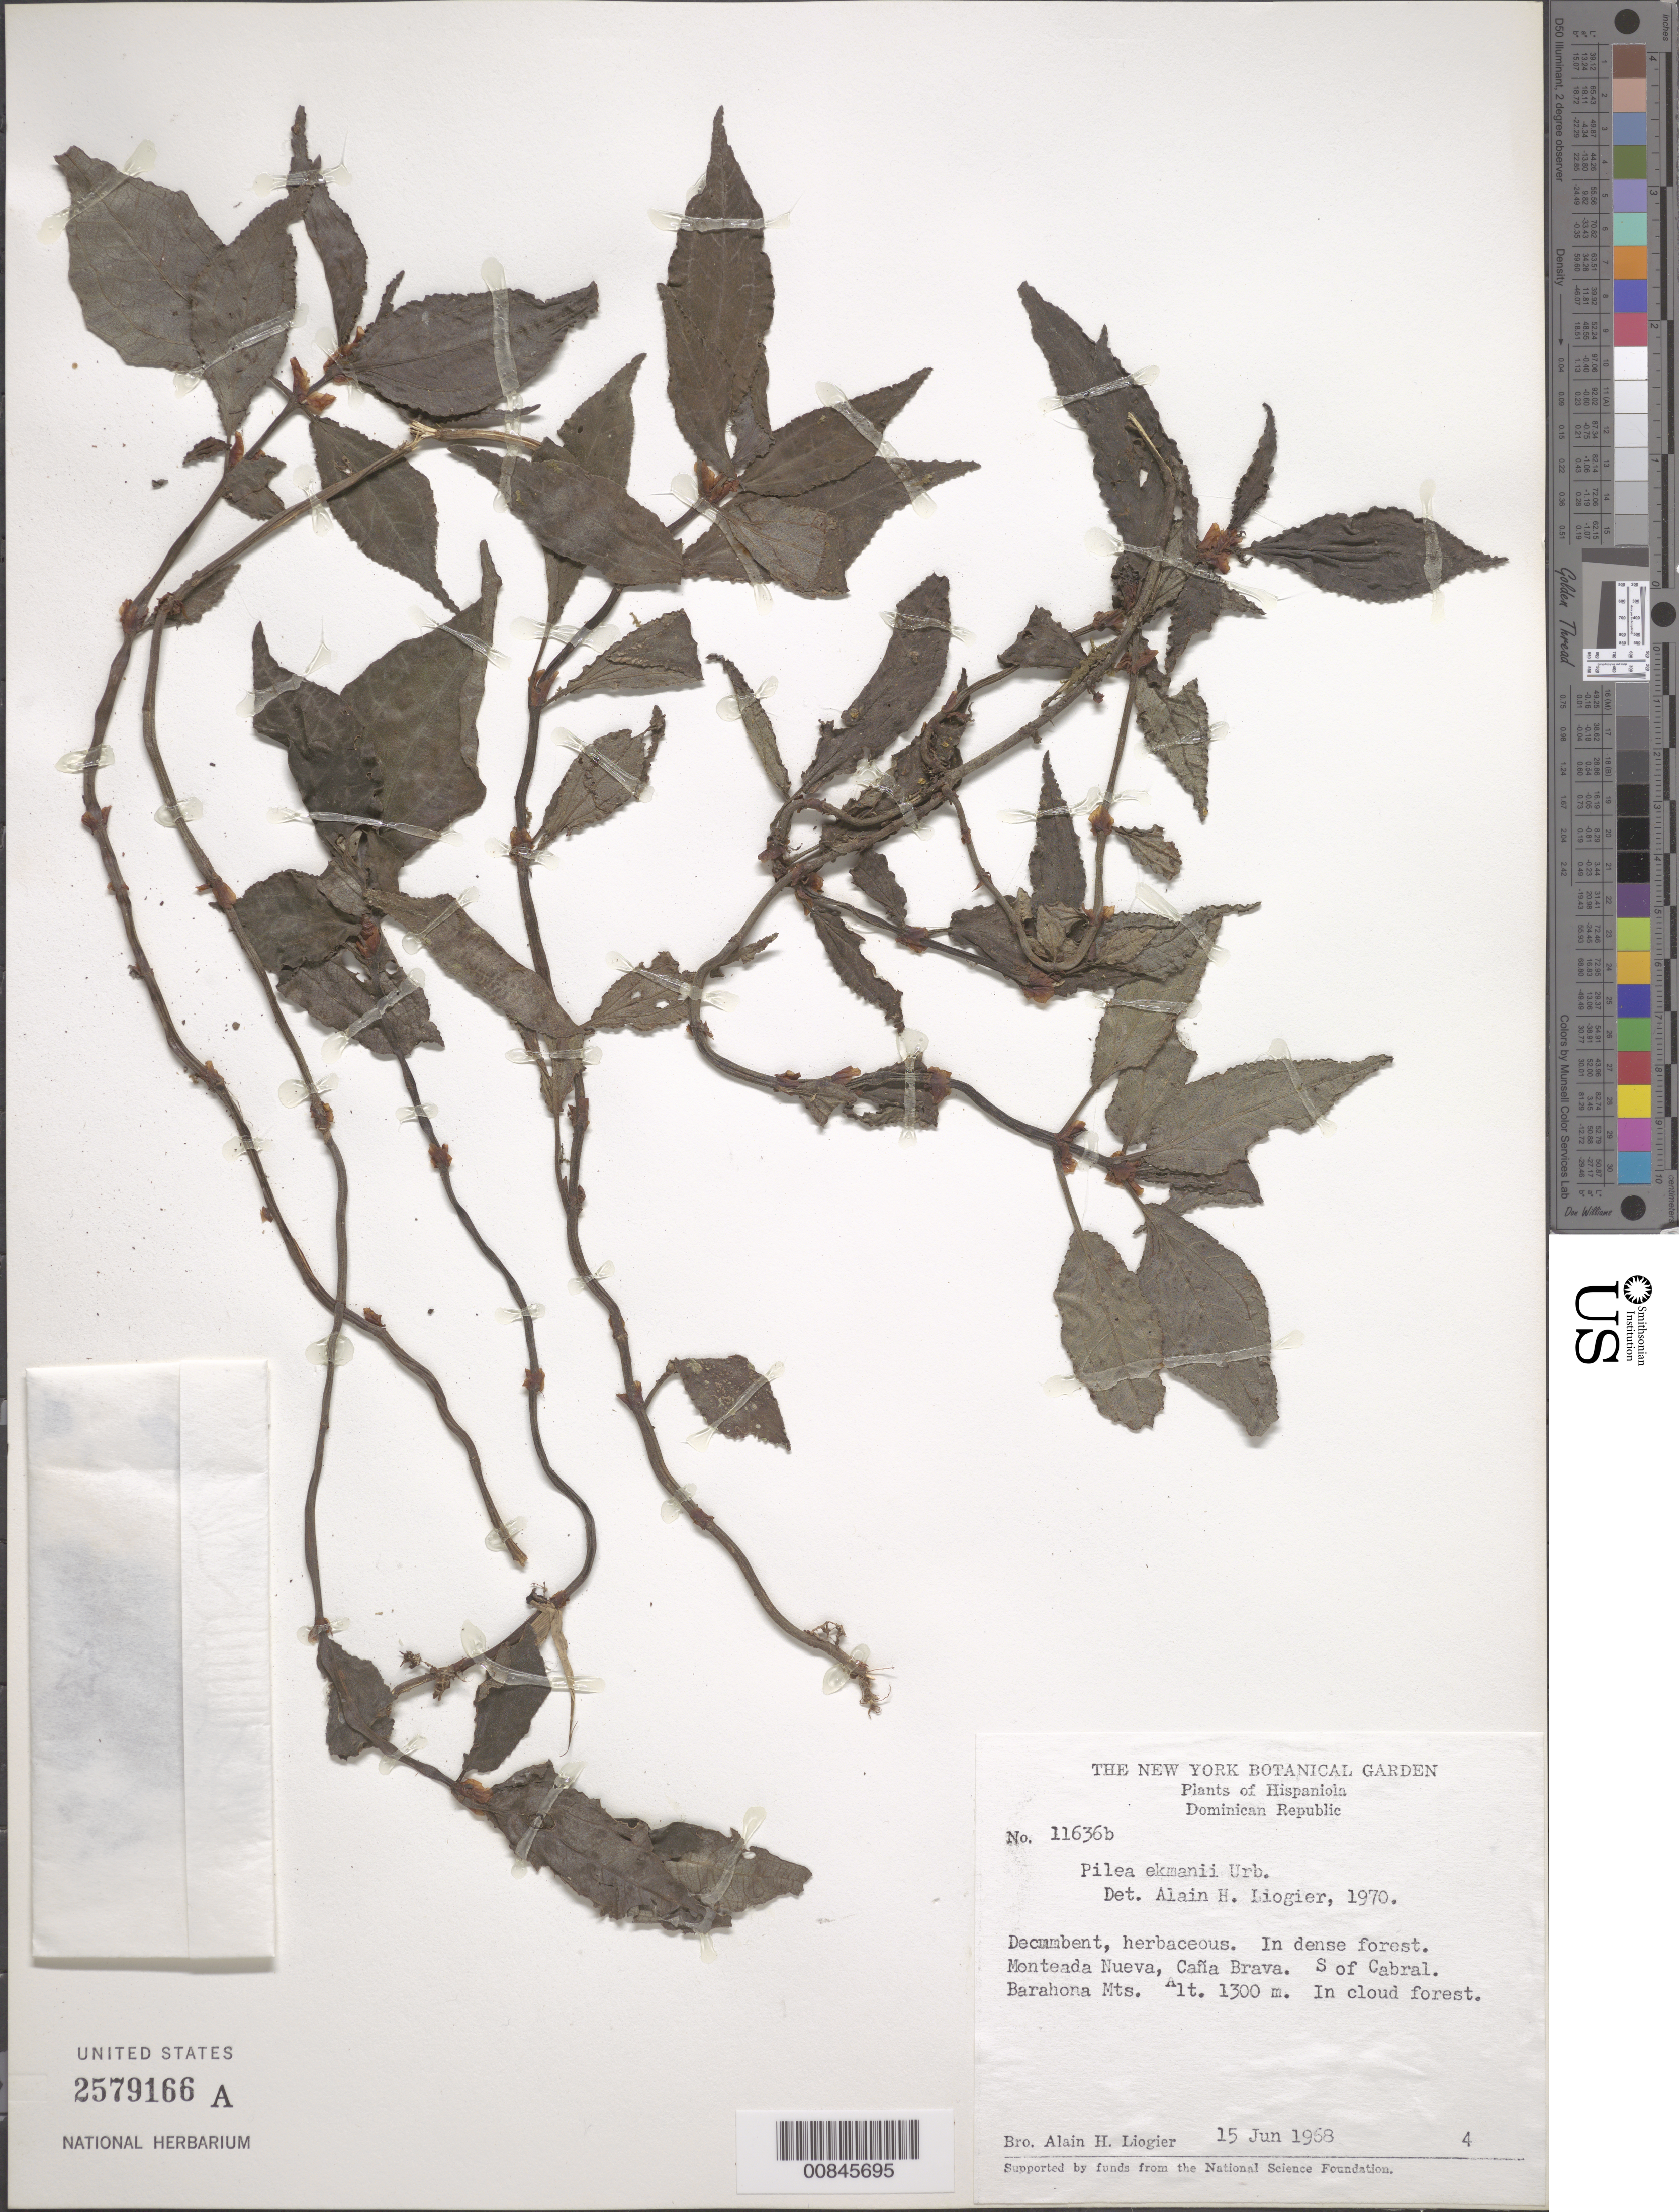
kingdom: Plantae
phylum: Tracheophyta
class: Magnoliopsida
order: Rosales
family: Urticaceae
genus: Pilea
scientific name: Pilea ekmanii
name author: Urb.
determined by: Liogier, Alain H.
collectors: A. H. Liogier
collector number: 11636b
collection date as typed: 15 Jun 1968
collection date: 1968-06-15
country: Dominican Republic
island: Hispaniola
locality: Monteada Nueva, Caña Brava. S of Cabral. Barahona Mts.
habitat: In dense forest. In cloud forest.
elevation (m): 1300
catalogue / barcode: US 2579166A